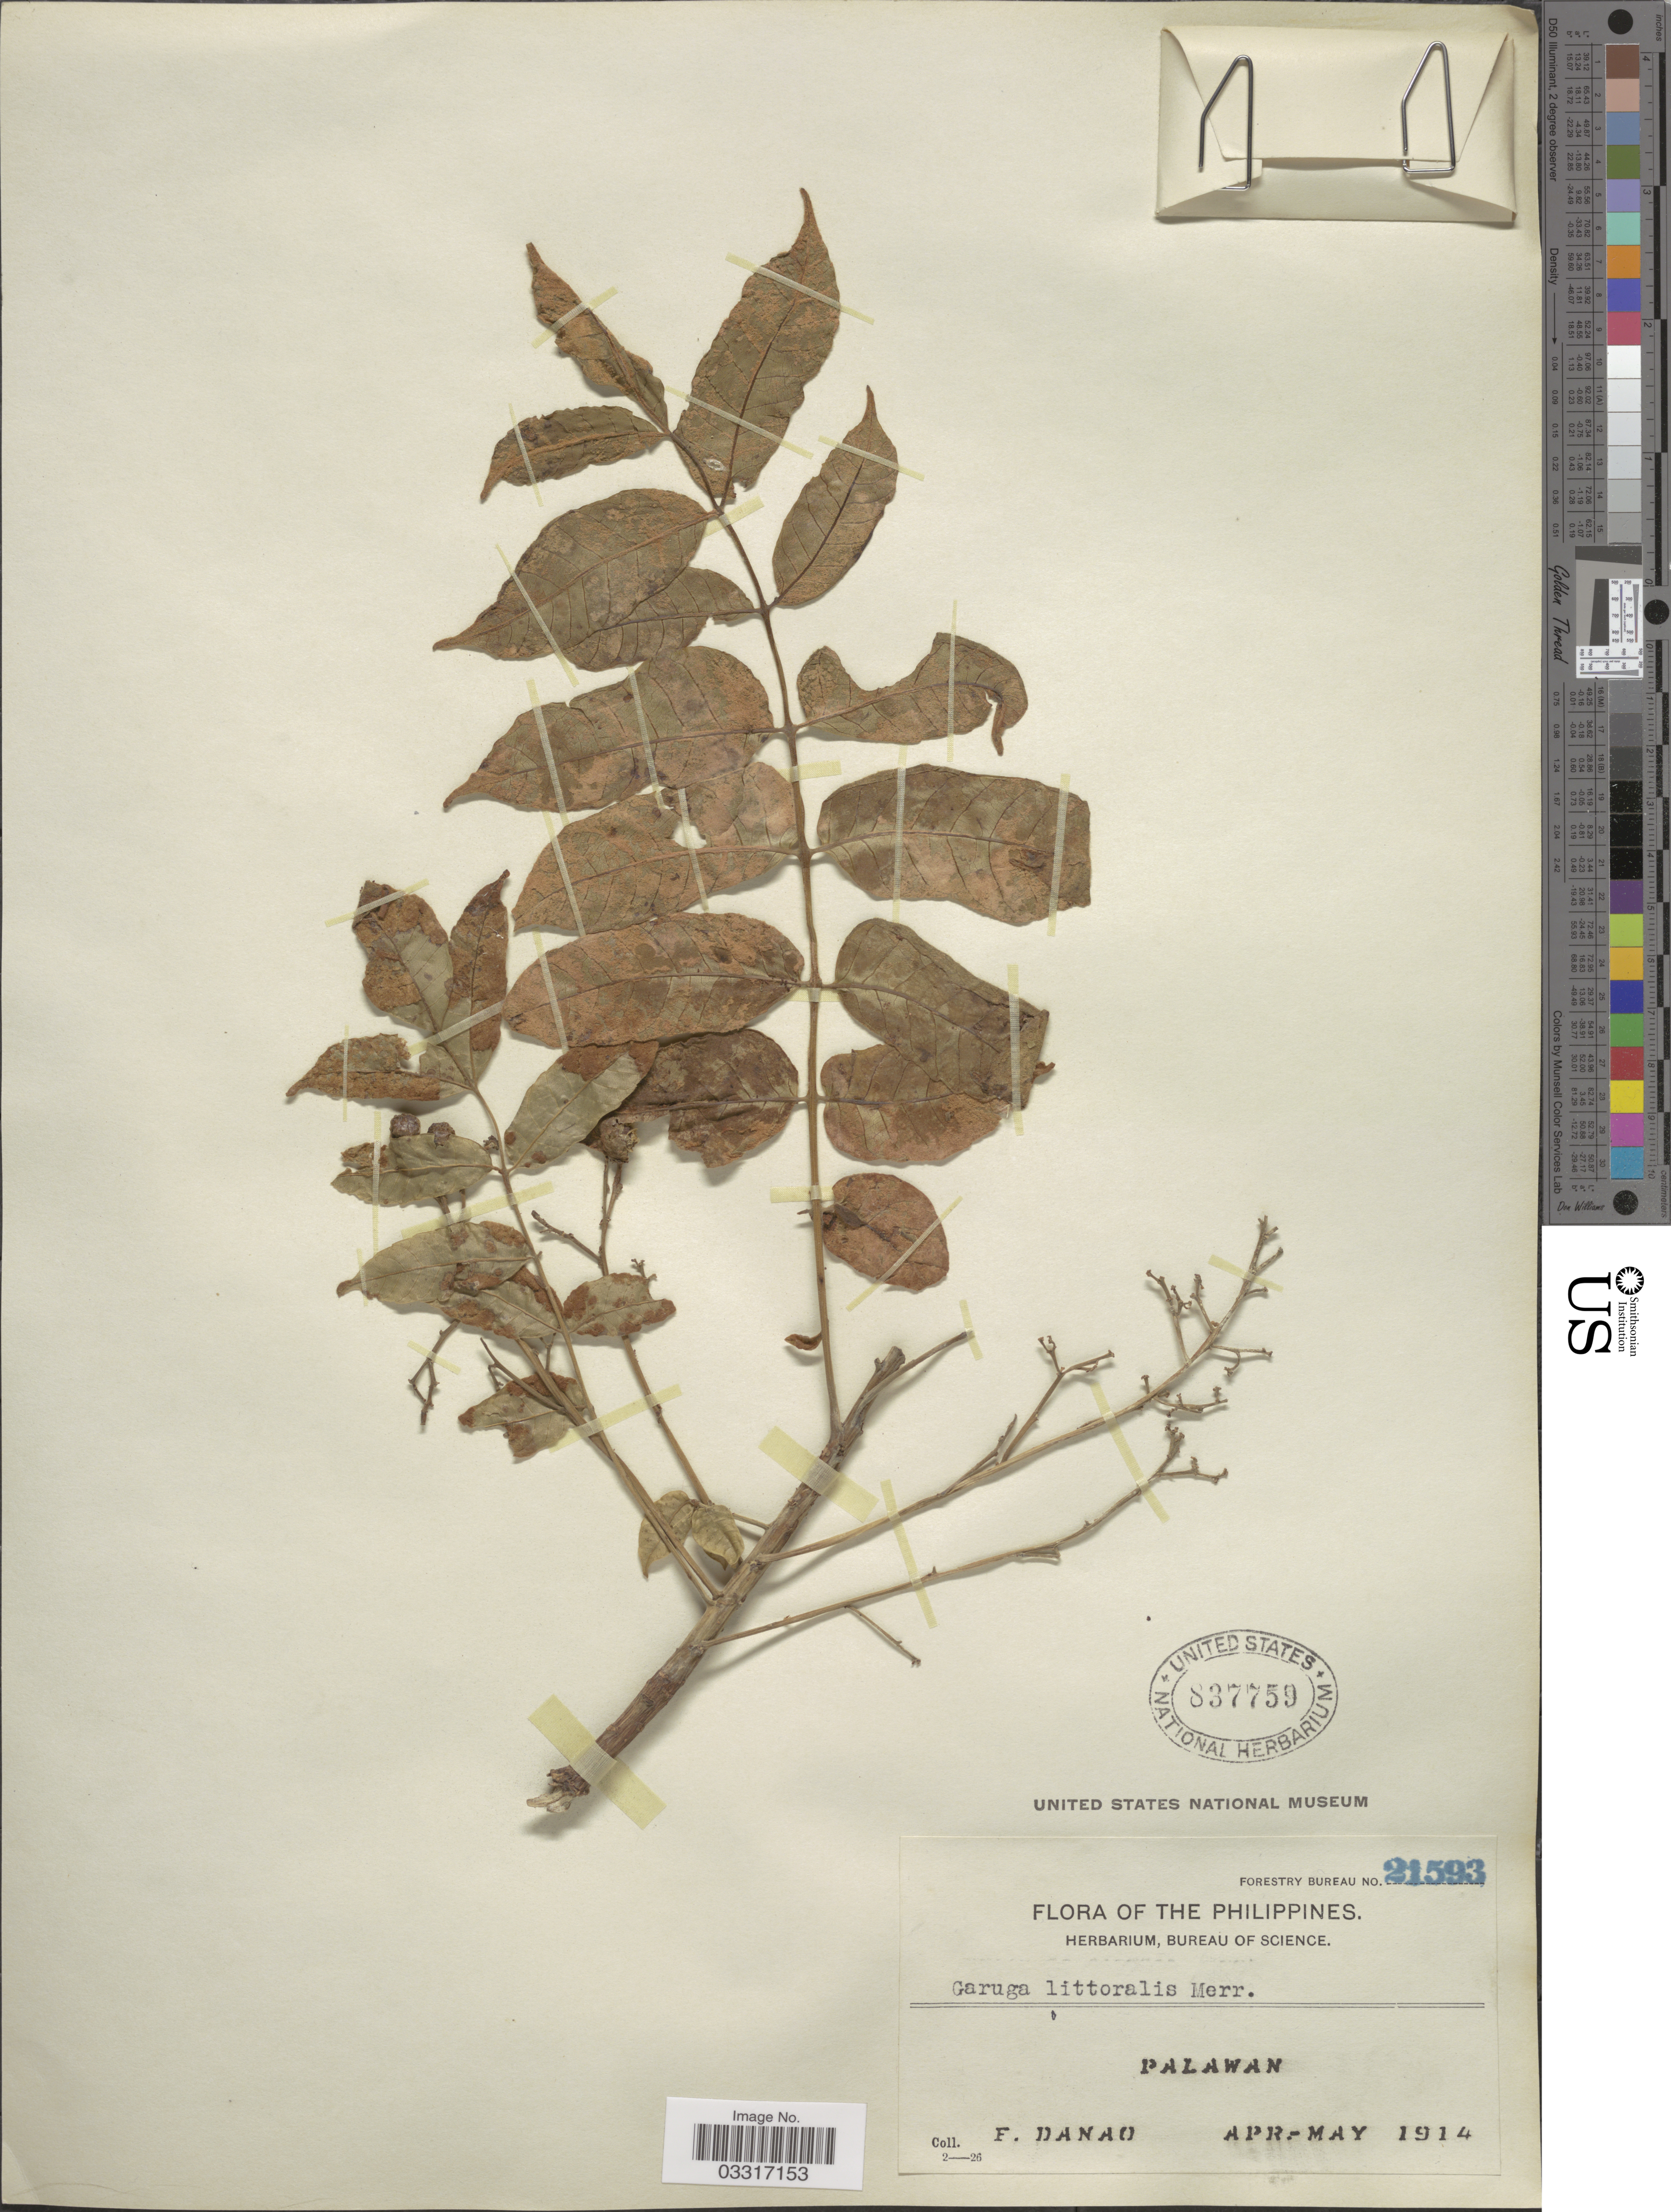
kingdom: Plantae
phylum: Tracheophyta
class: Magnoliopsida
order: Sapindales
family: Burseraceae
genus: Garuga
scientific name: Garuga littoralis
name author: Merr.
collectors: F. Danao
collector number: Forestry Bureau 21593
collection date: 1914-04/1914-05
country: Philippines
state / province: Mimaropa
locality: Palawan.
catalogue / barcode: US 837759